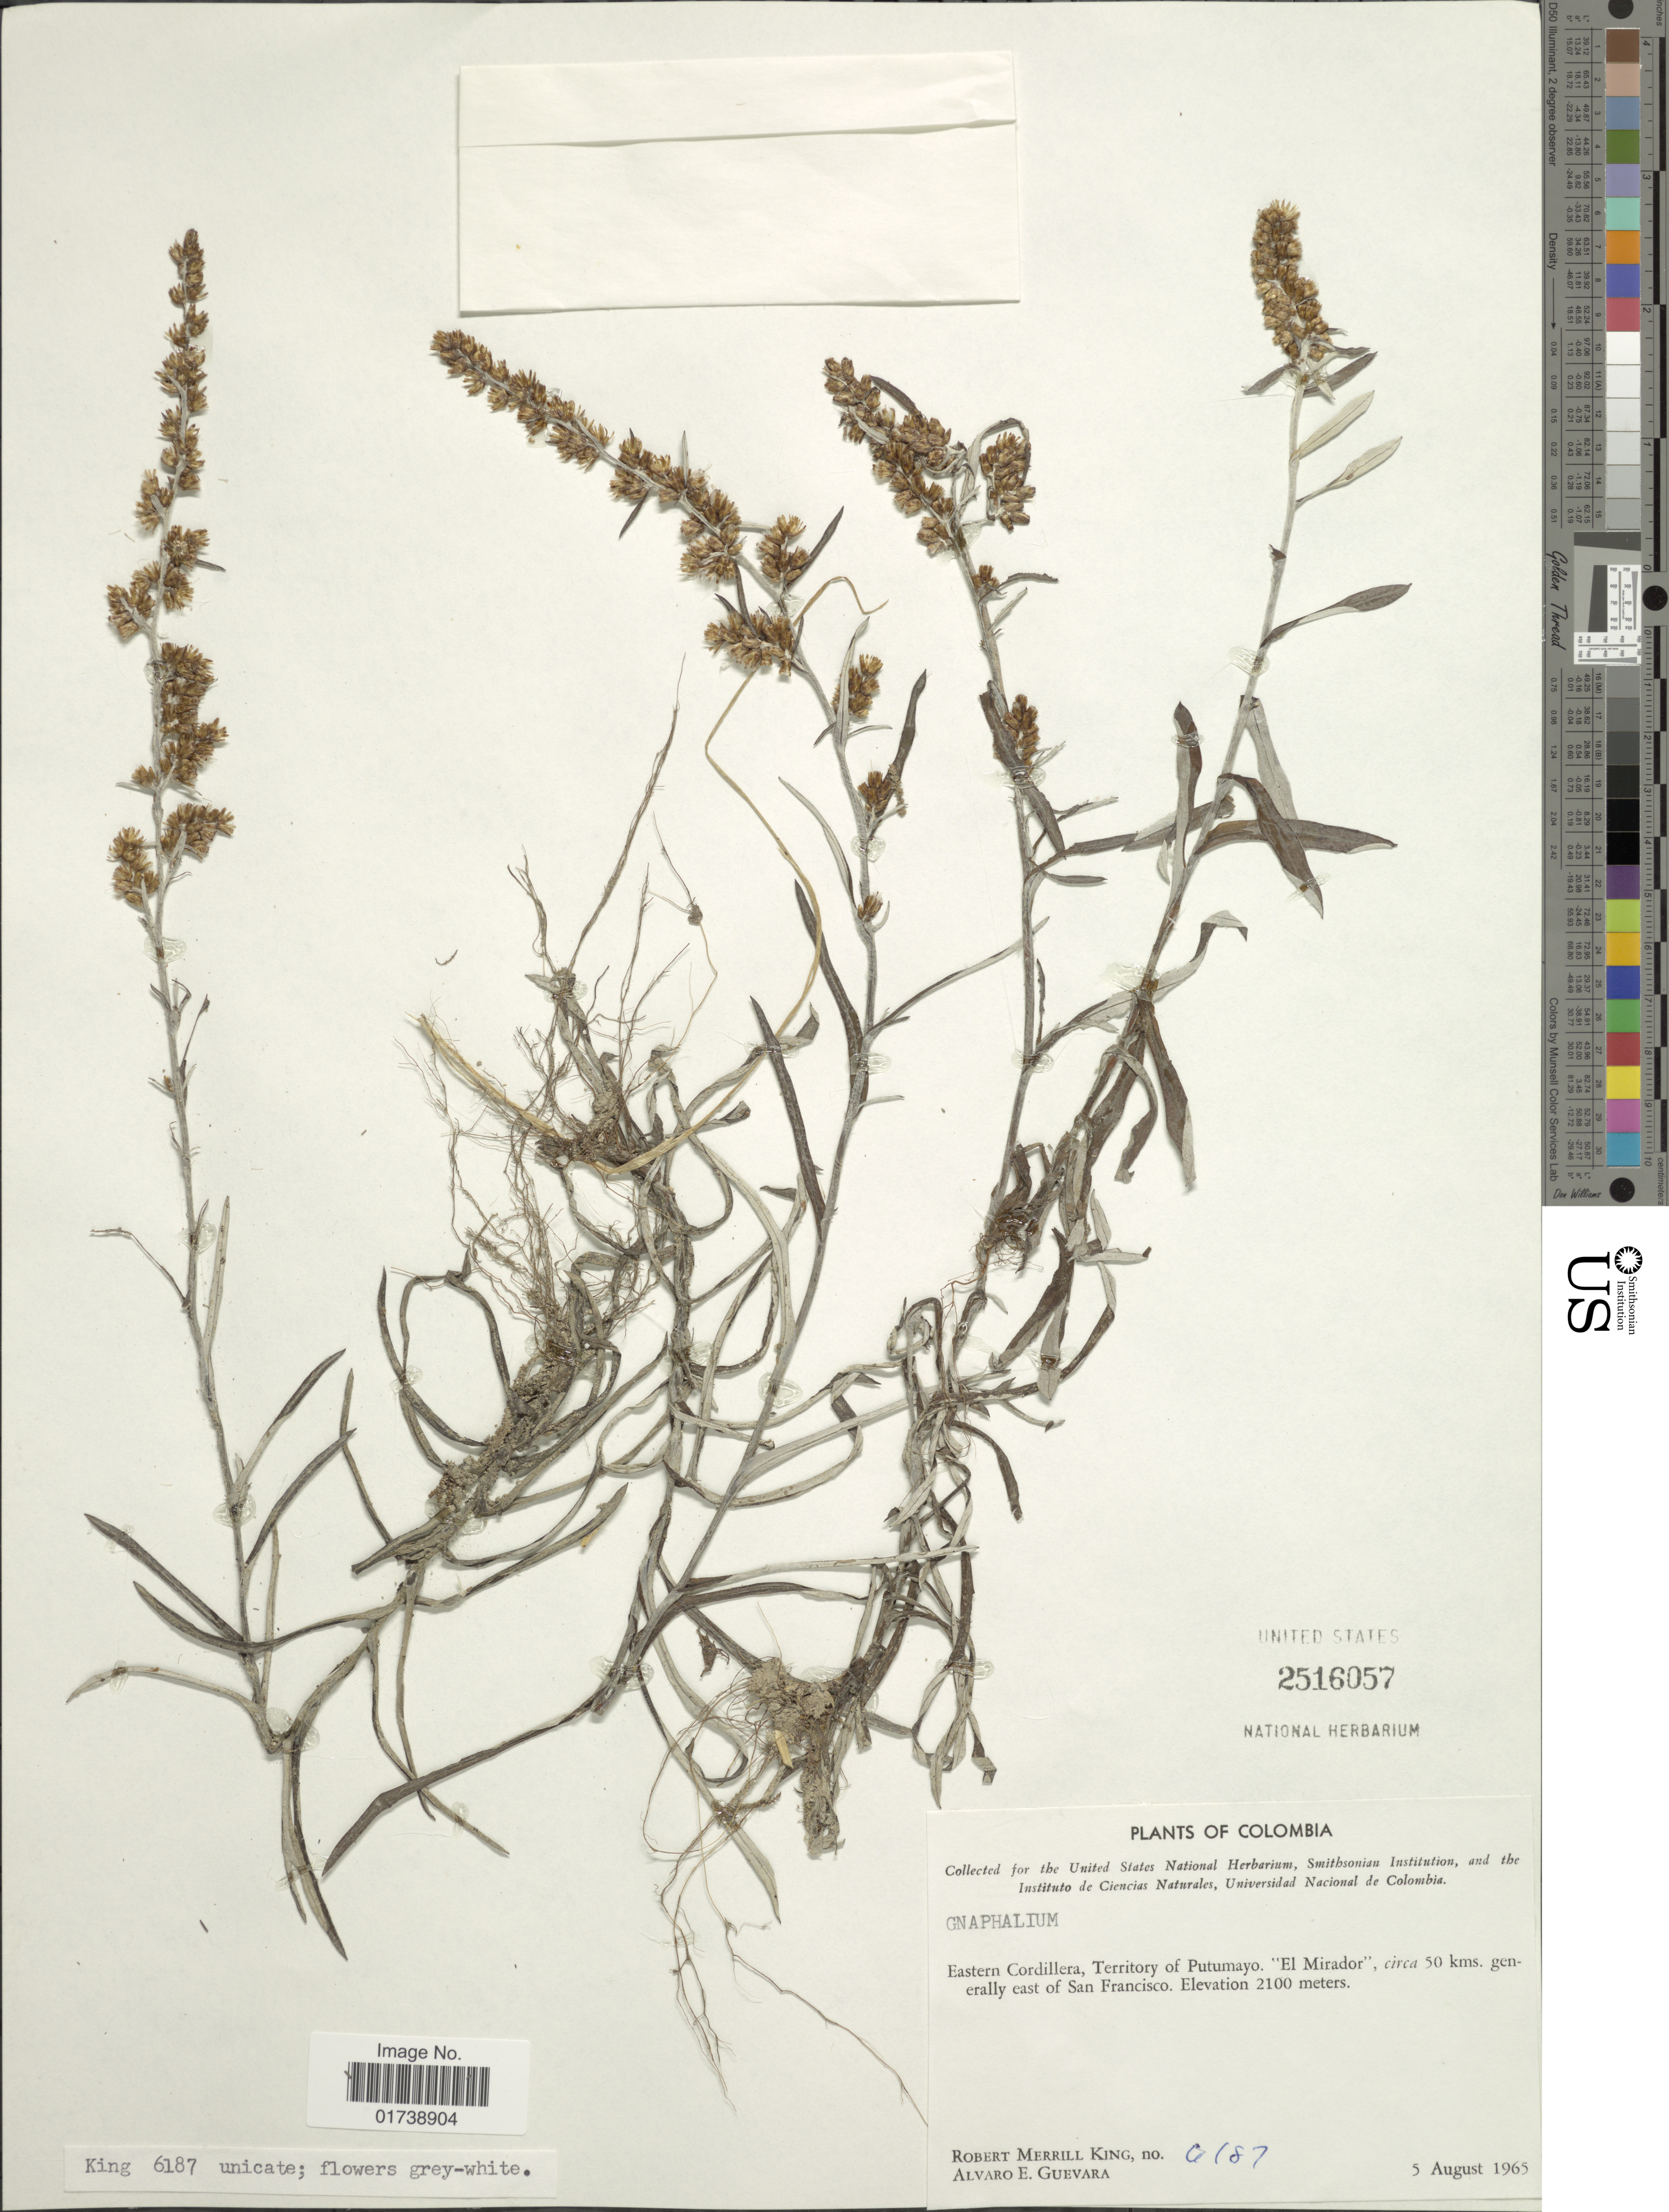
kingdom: Plantae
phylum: Tracheophyta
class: Magnoliopsida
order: Asterales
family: Asteraceae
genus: Gamochaeta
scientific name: Gamochaeta sp.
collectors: R. M. King & A. E. Guevara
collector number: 6187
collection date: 1965-08-05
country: Colombia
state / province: Putumayo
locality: Eastern Cordillera, Territory of Putumayo, "El Mirador", circa 50 kms., generally east of San Francisco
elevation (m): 2100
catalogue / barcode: US 2516057